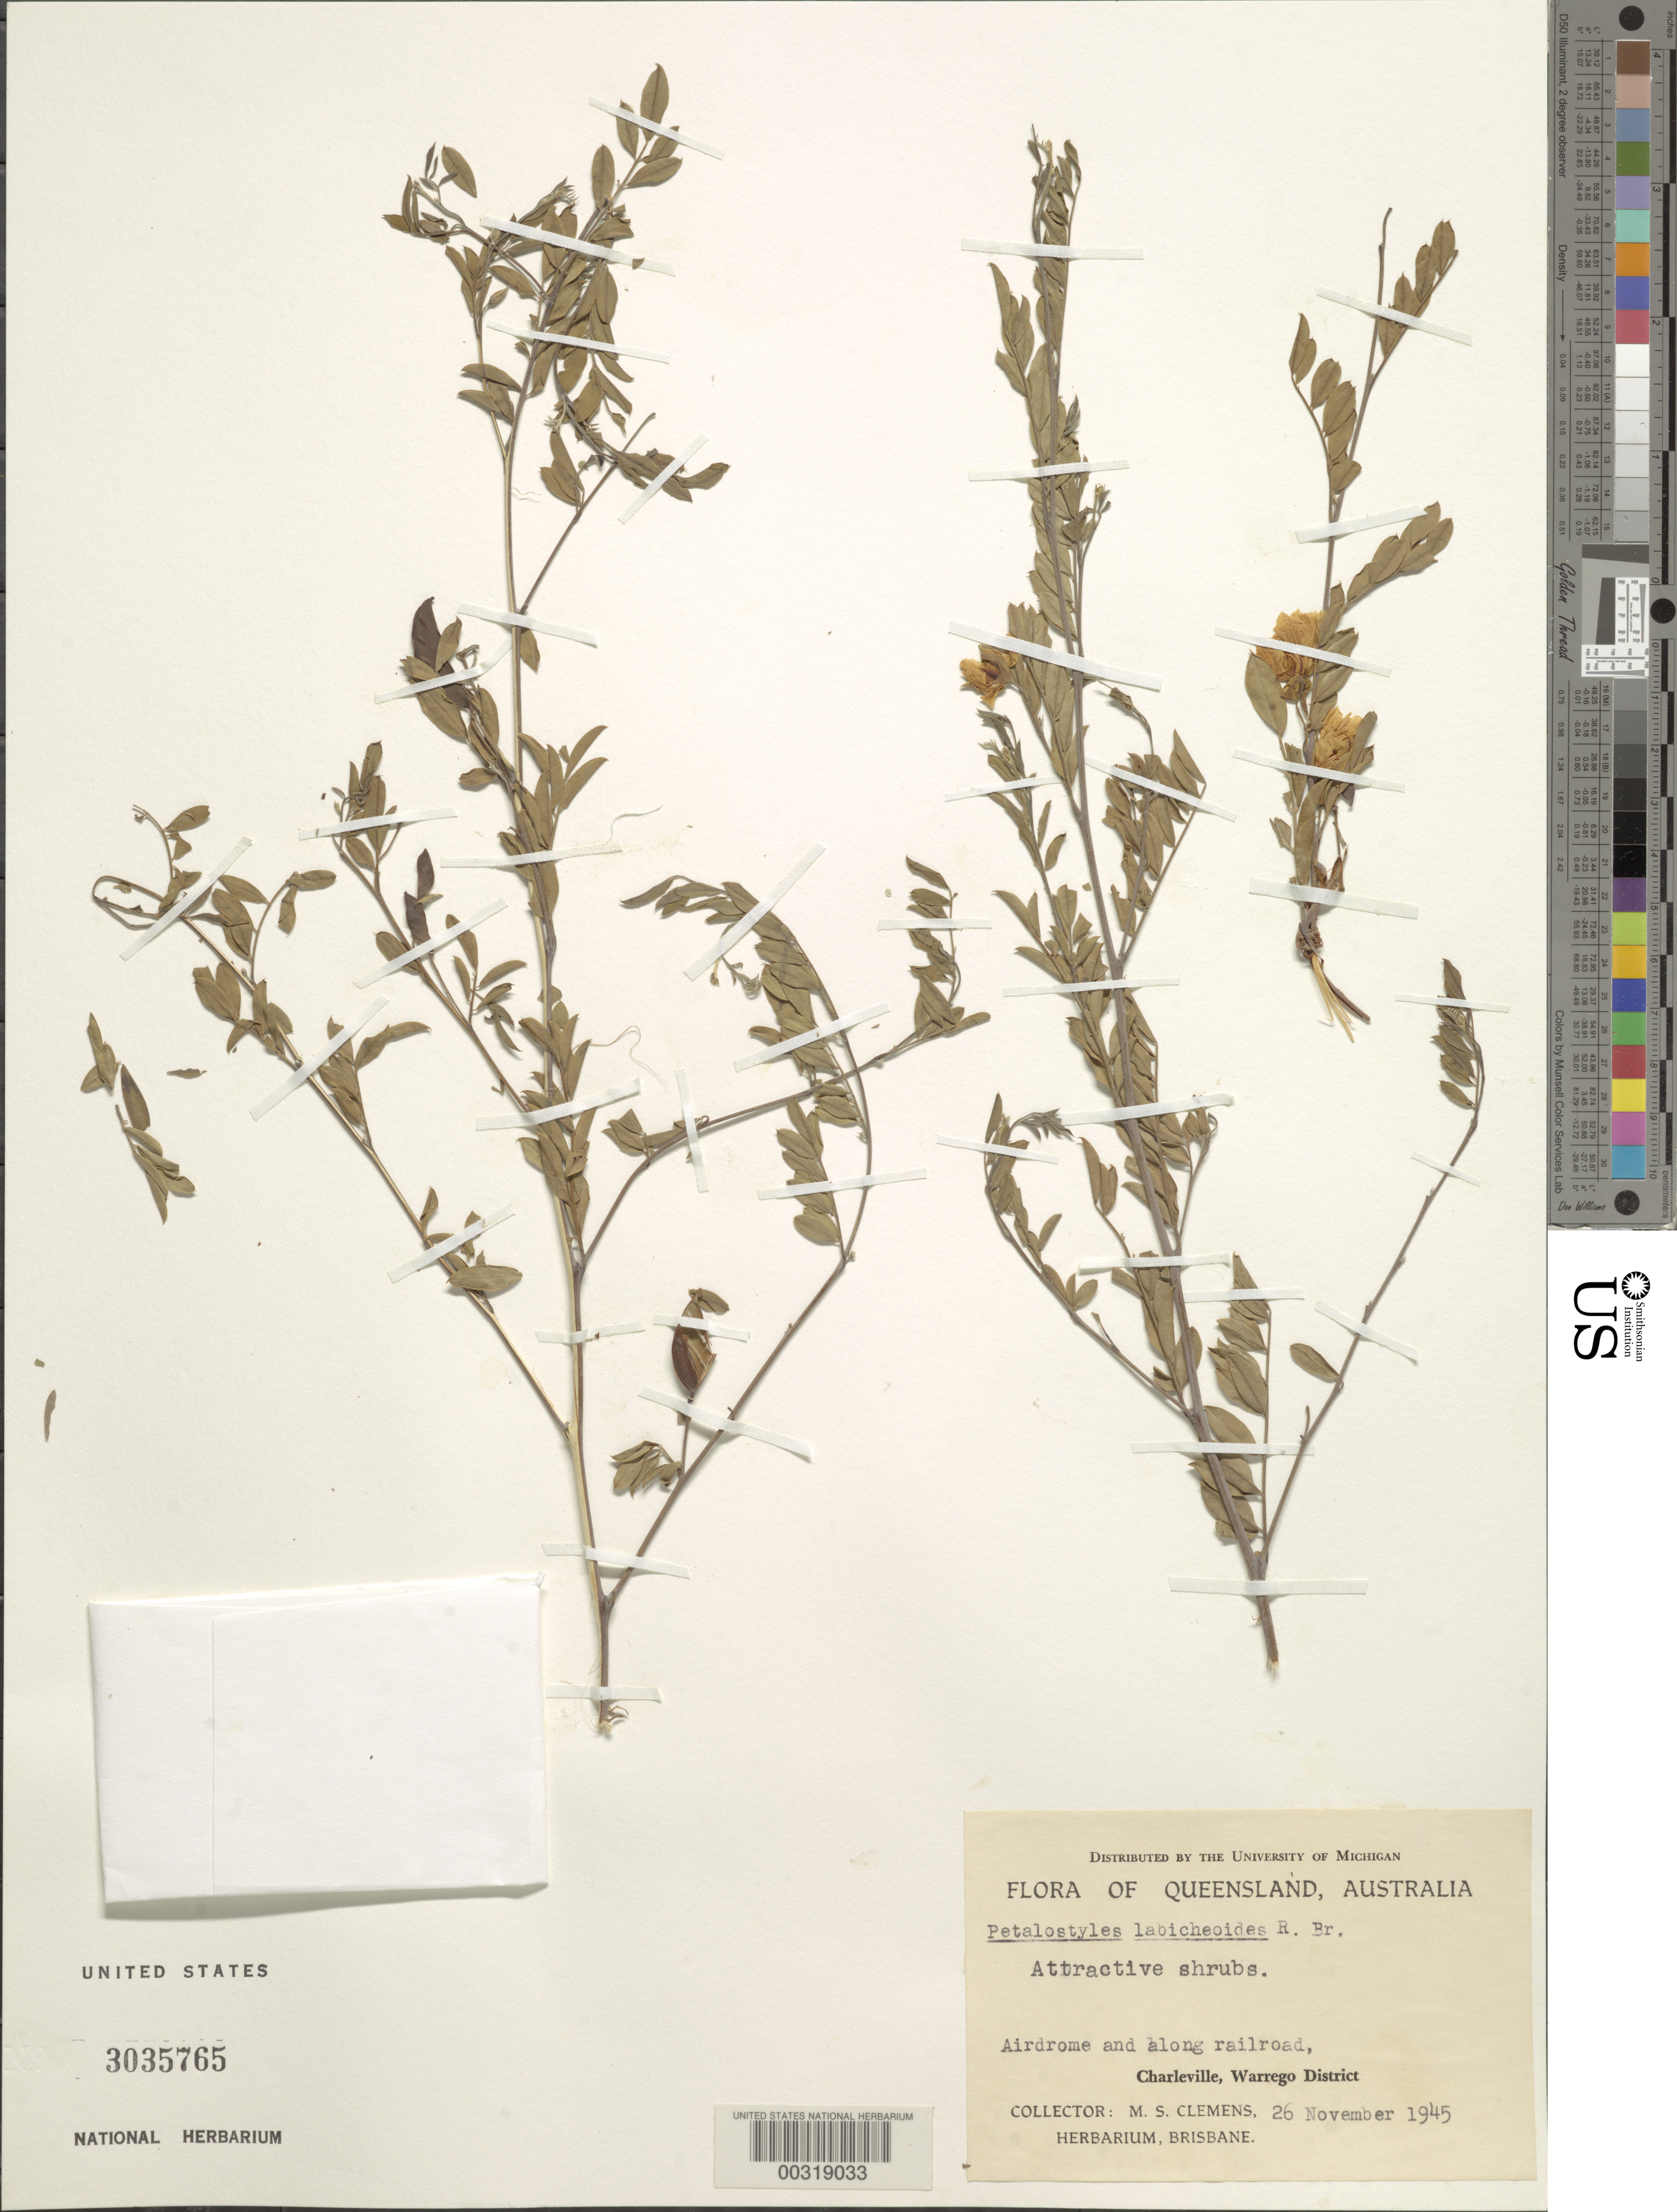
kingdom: Plantae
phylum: Tracheophyta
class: Magnoliopsida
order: Fabales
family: Fabaceae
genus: Petalostylis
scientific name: Petalostylis labicheoides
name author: R. Br.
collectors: M. S. Clemens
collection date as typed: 26 Nov 1945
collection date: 1945-11-26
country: Australia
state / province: Queensland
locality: Warrego dist. (?), airdrome and along railroad, charleville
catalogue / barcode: US 3035765